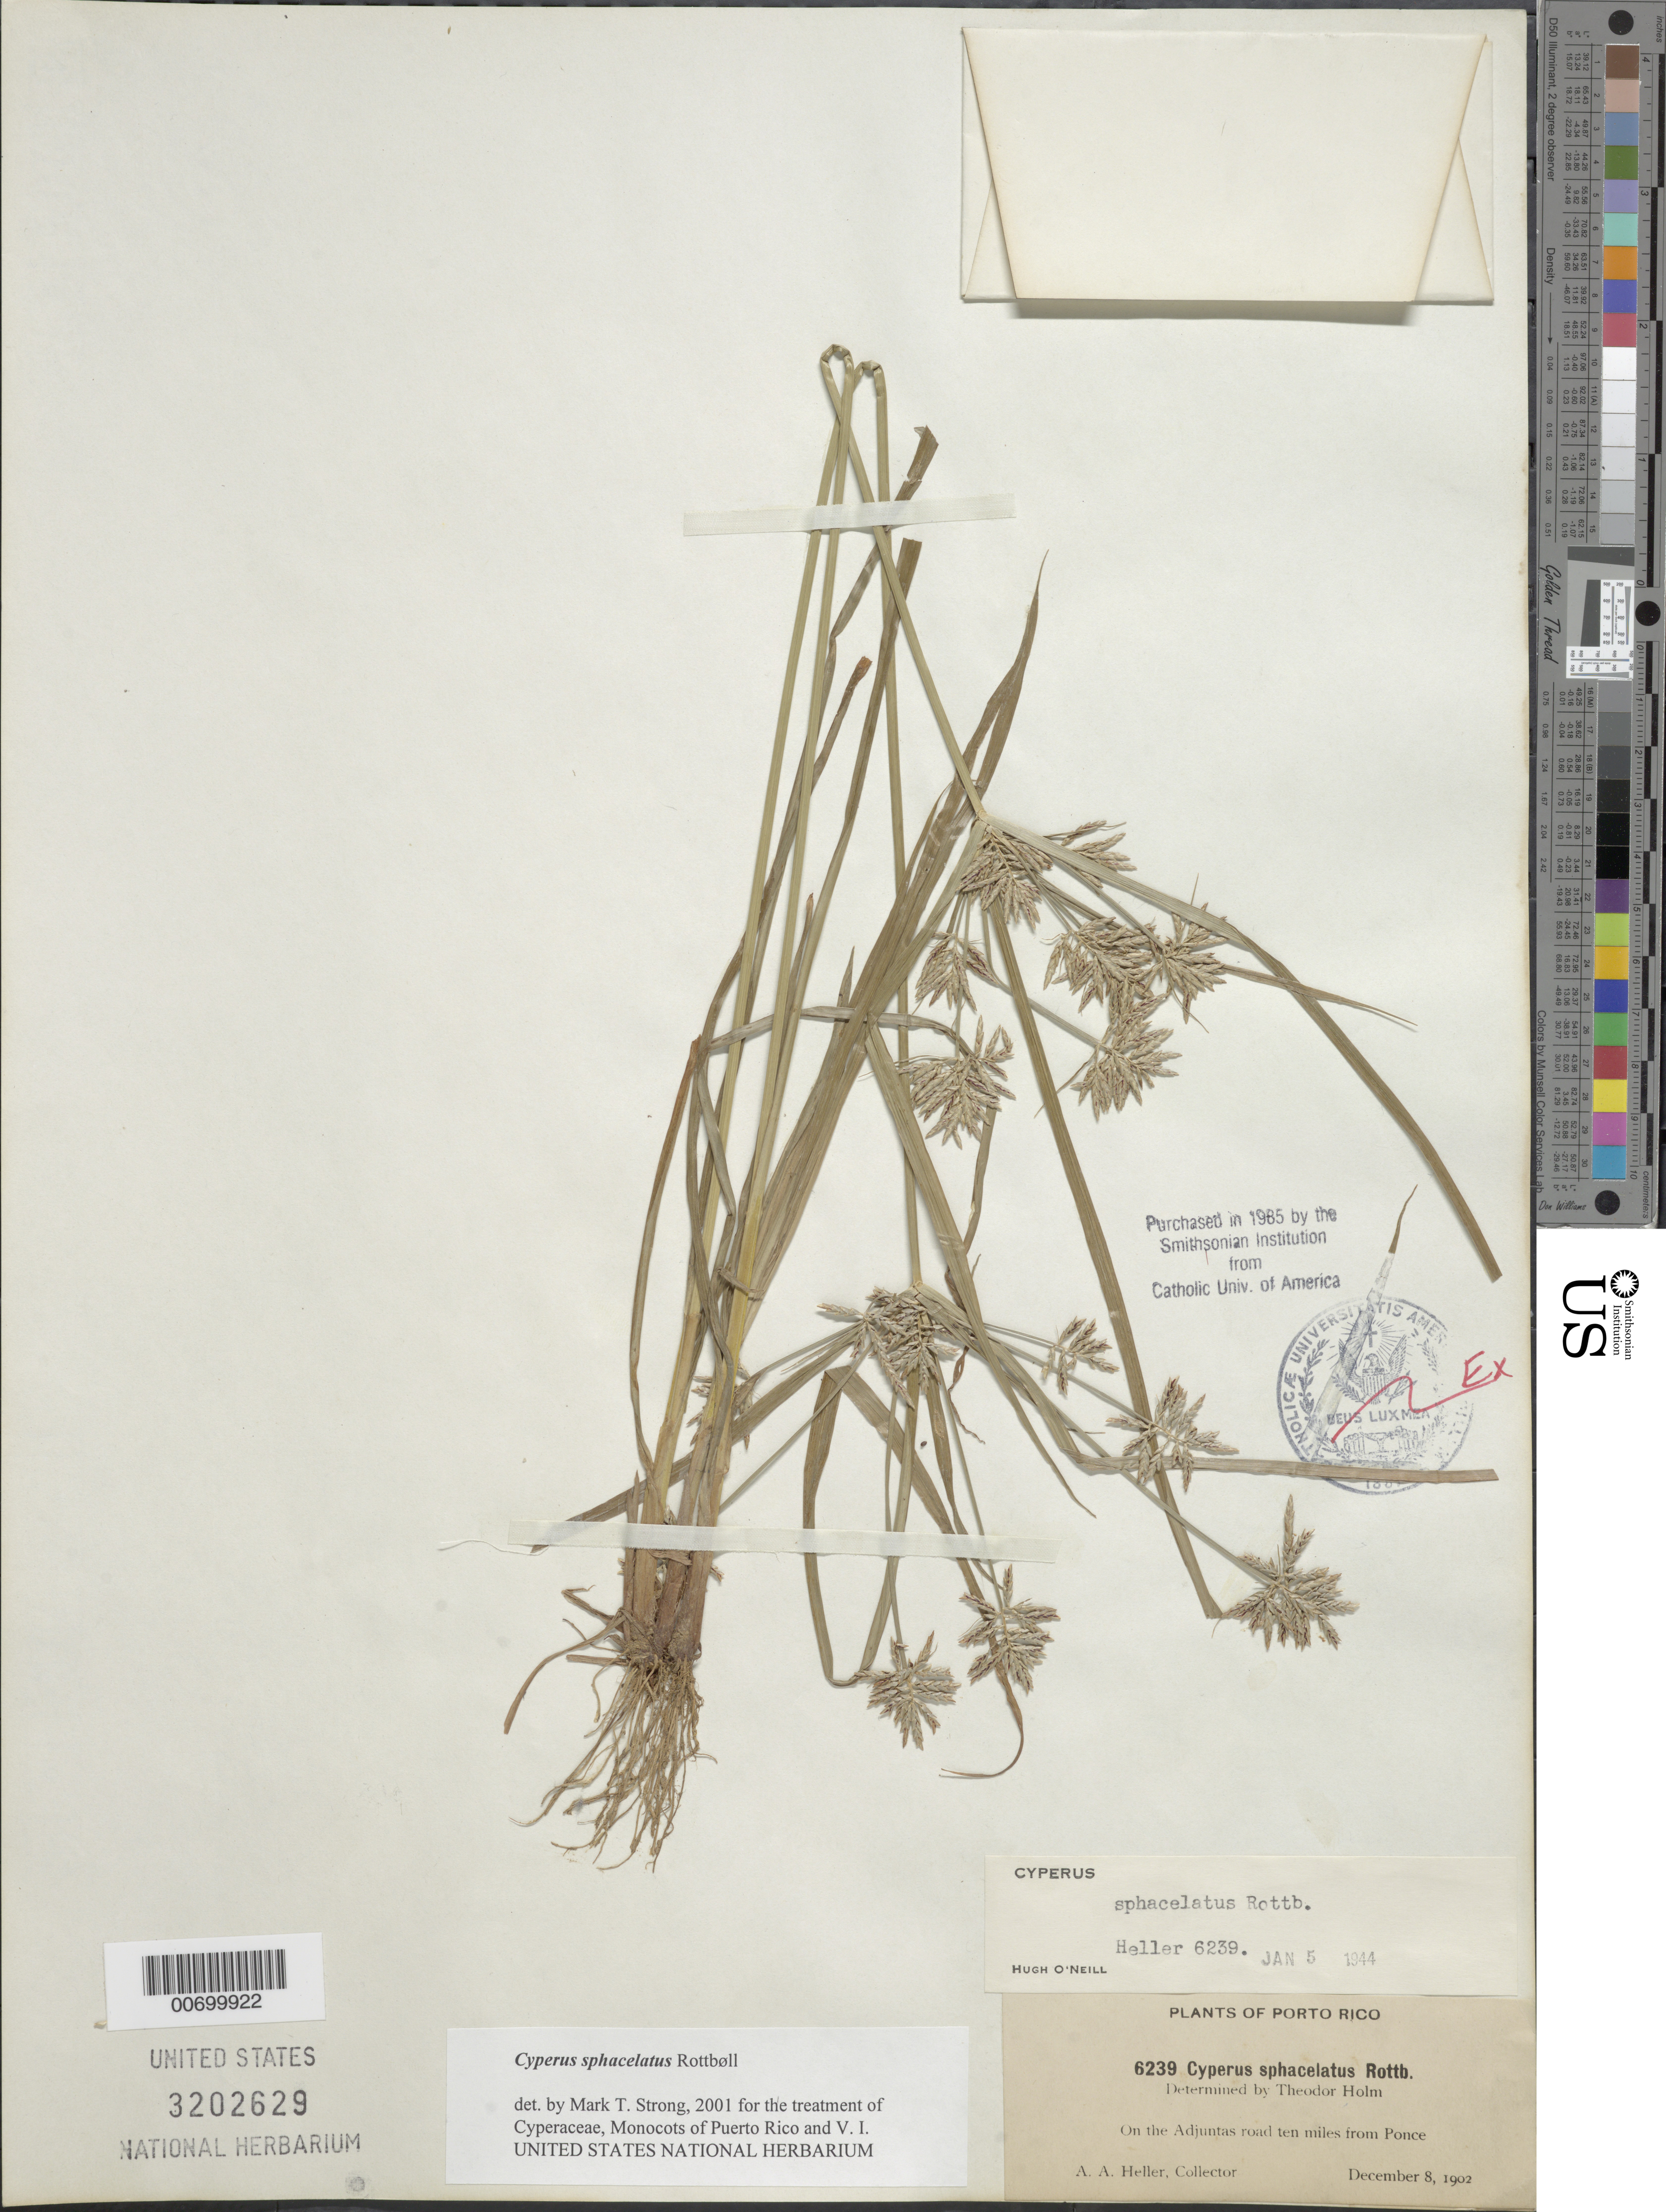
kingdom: Plantae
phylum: Tracheophyta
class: Liliopsida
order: Poales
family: Cyperaceae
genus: Cyperus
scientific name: Cyperus sphacelatus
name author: Rottb.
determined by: Strong, M. T., (US), Smithsonian Institution - National Museum of Natural History (UNITED STATES)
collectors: A. A. Heller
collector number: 6239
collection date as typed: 08 Dec 1902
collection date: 1902-12-08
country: Puerto Rico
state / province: Adjuntas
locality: On the Adjuntas road 10 mi. from Ponce.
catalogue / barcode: US 3202629